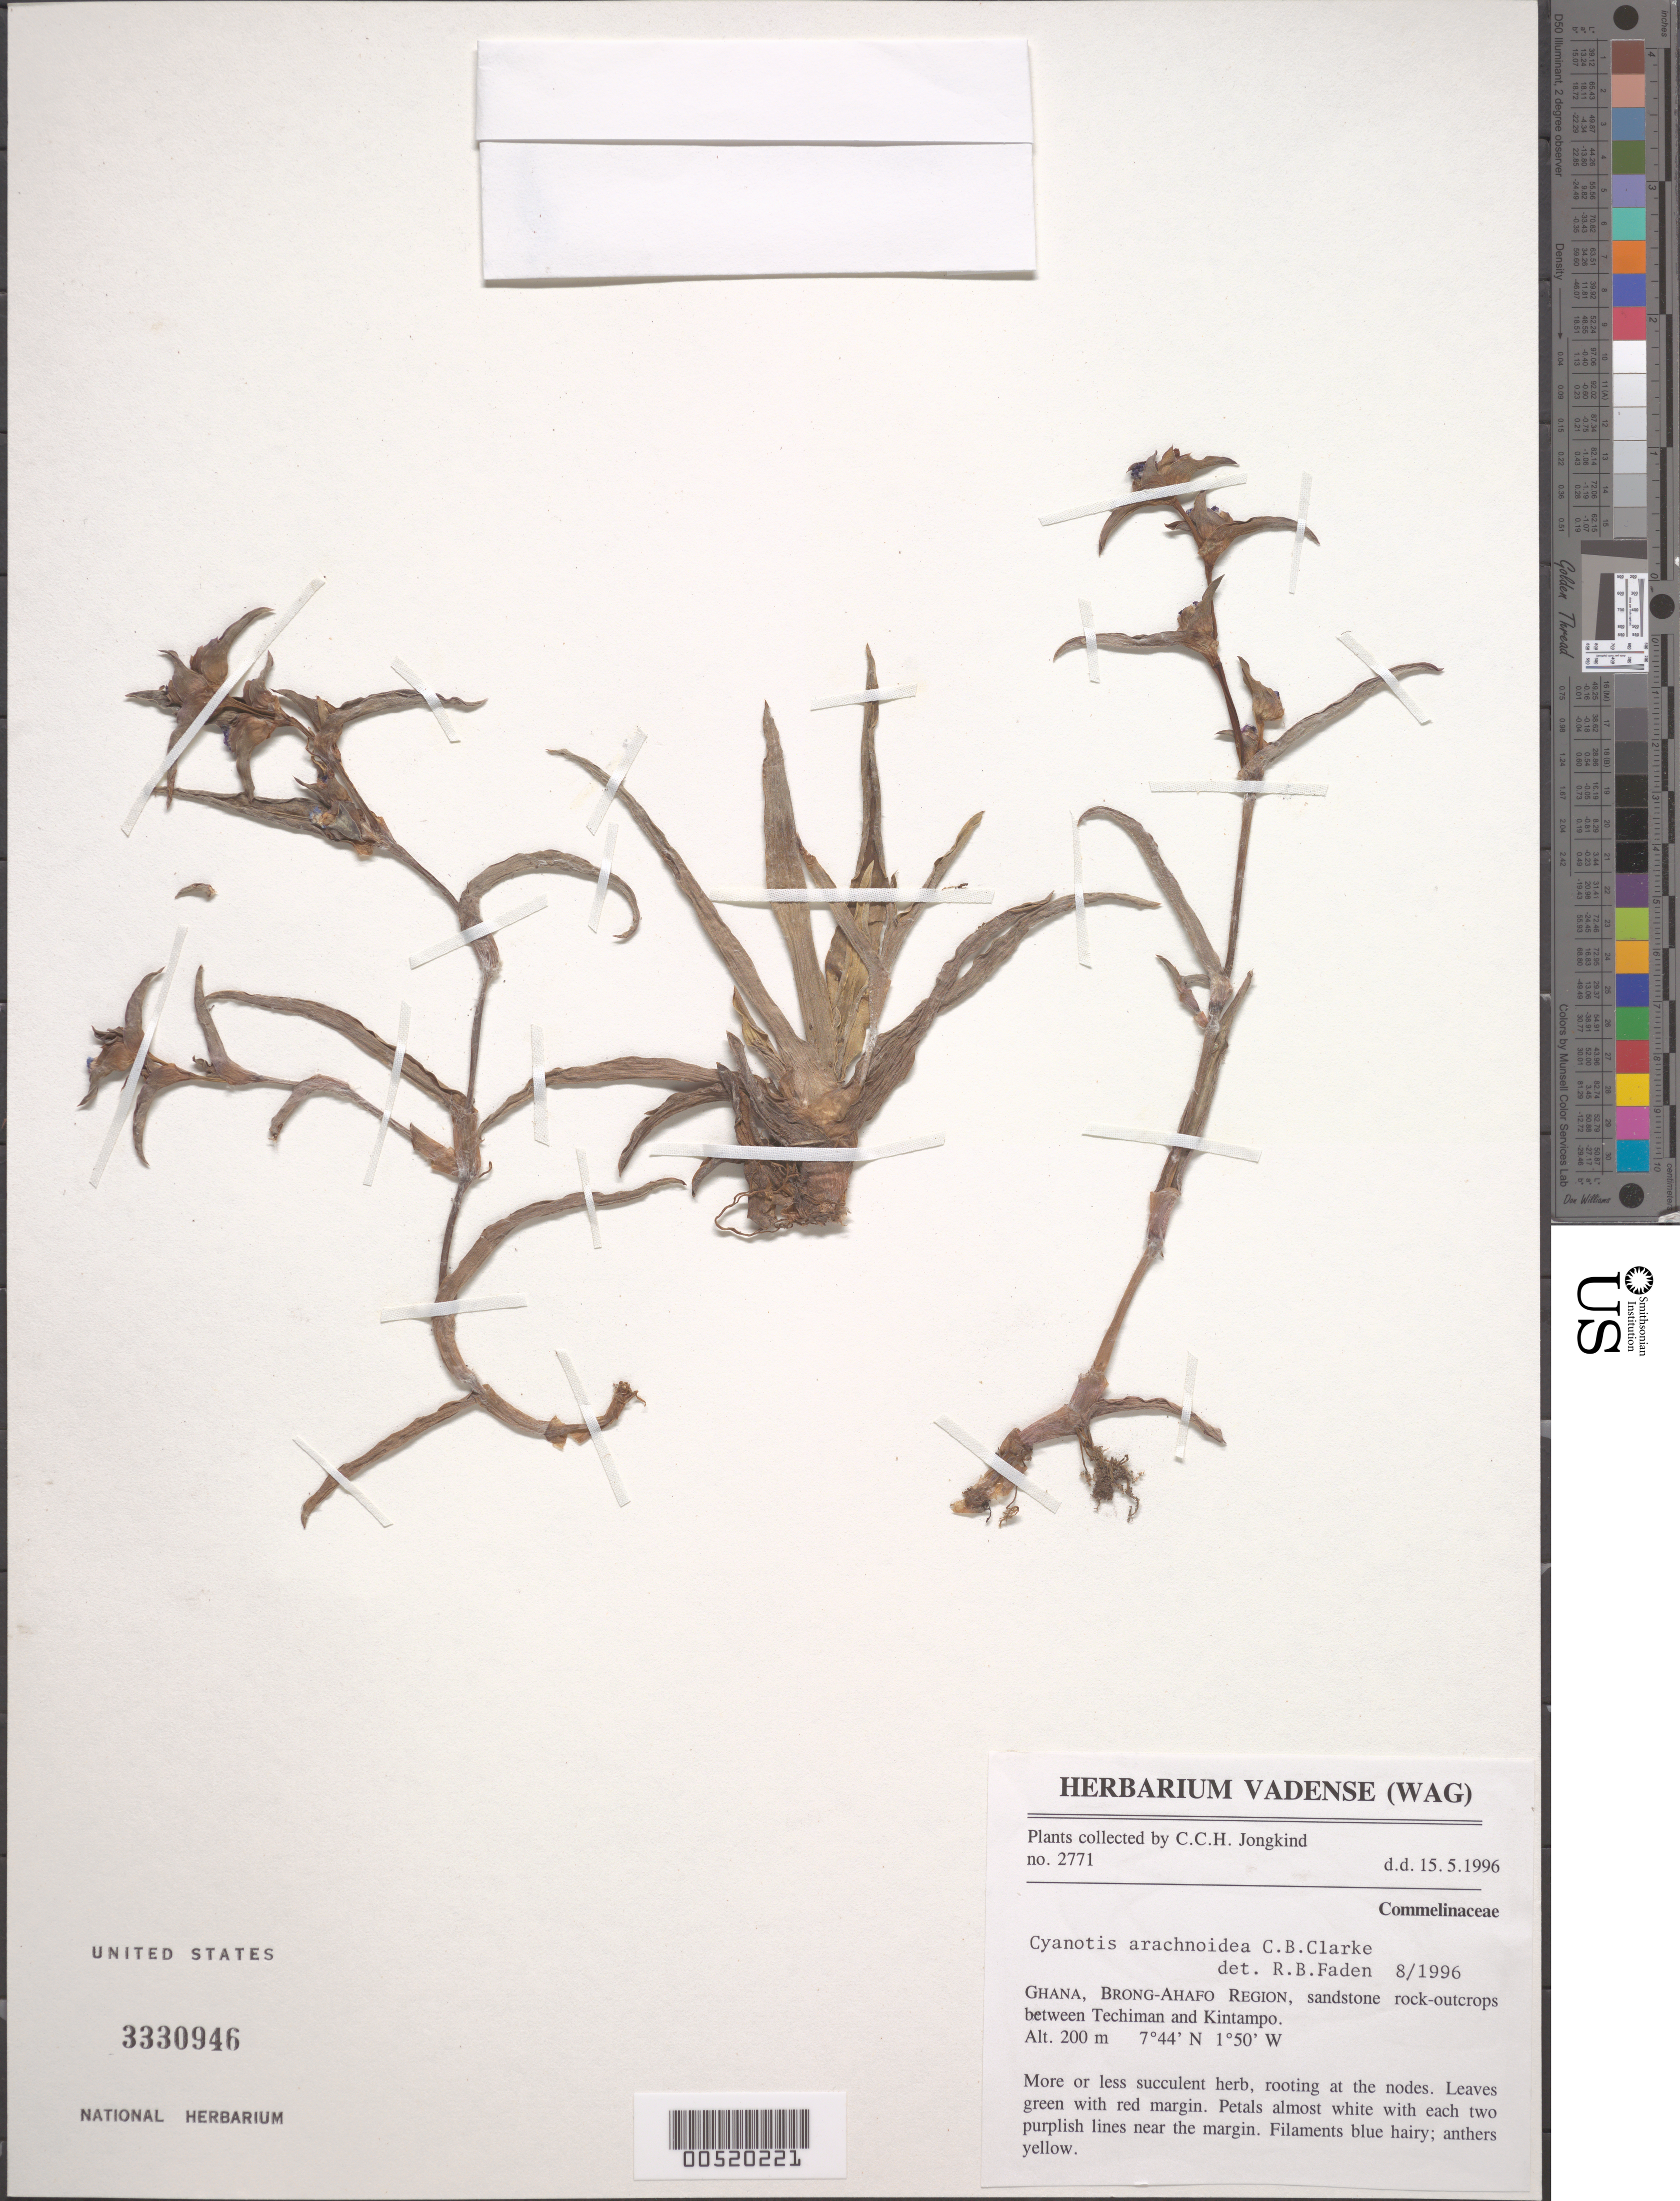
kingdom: Plantae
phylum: Tracheophyta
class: Liliopsida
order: Commelinales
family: Commelinaceae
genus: Cyanotis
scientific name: Cyanotis arachnoidea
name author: C.B. Clarke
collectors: C. C. Jongkind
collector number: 2771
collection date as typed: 15 May 1996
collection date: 1996-05-15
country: Ghana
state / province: Brong-ahafo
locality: Between techiman and kintampo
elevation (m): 200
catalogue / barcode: US 3330946